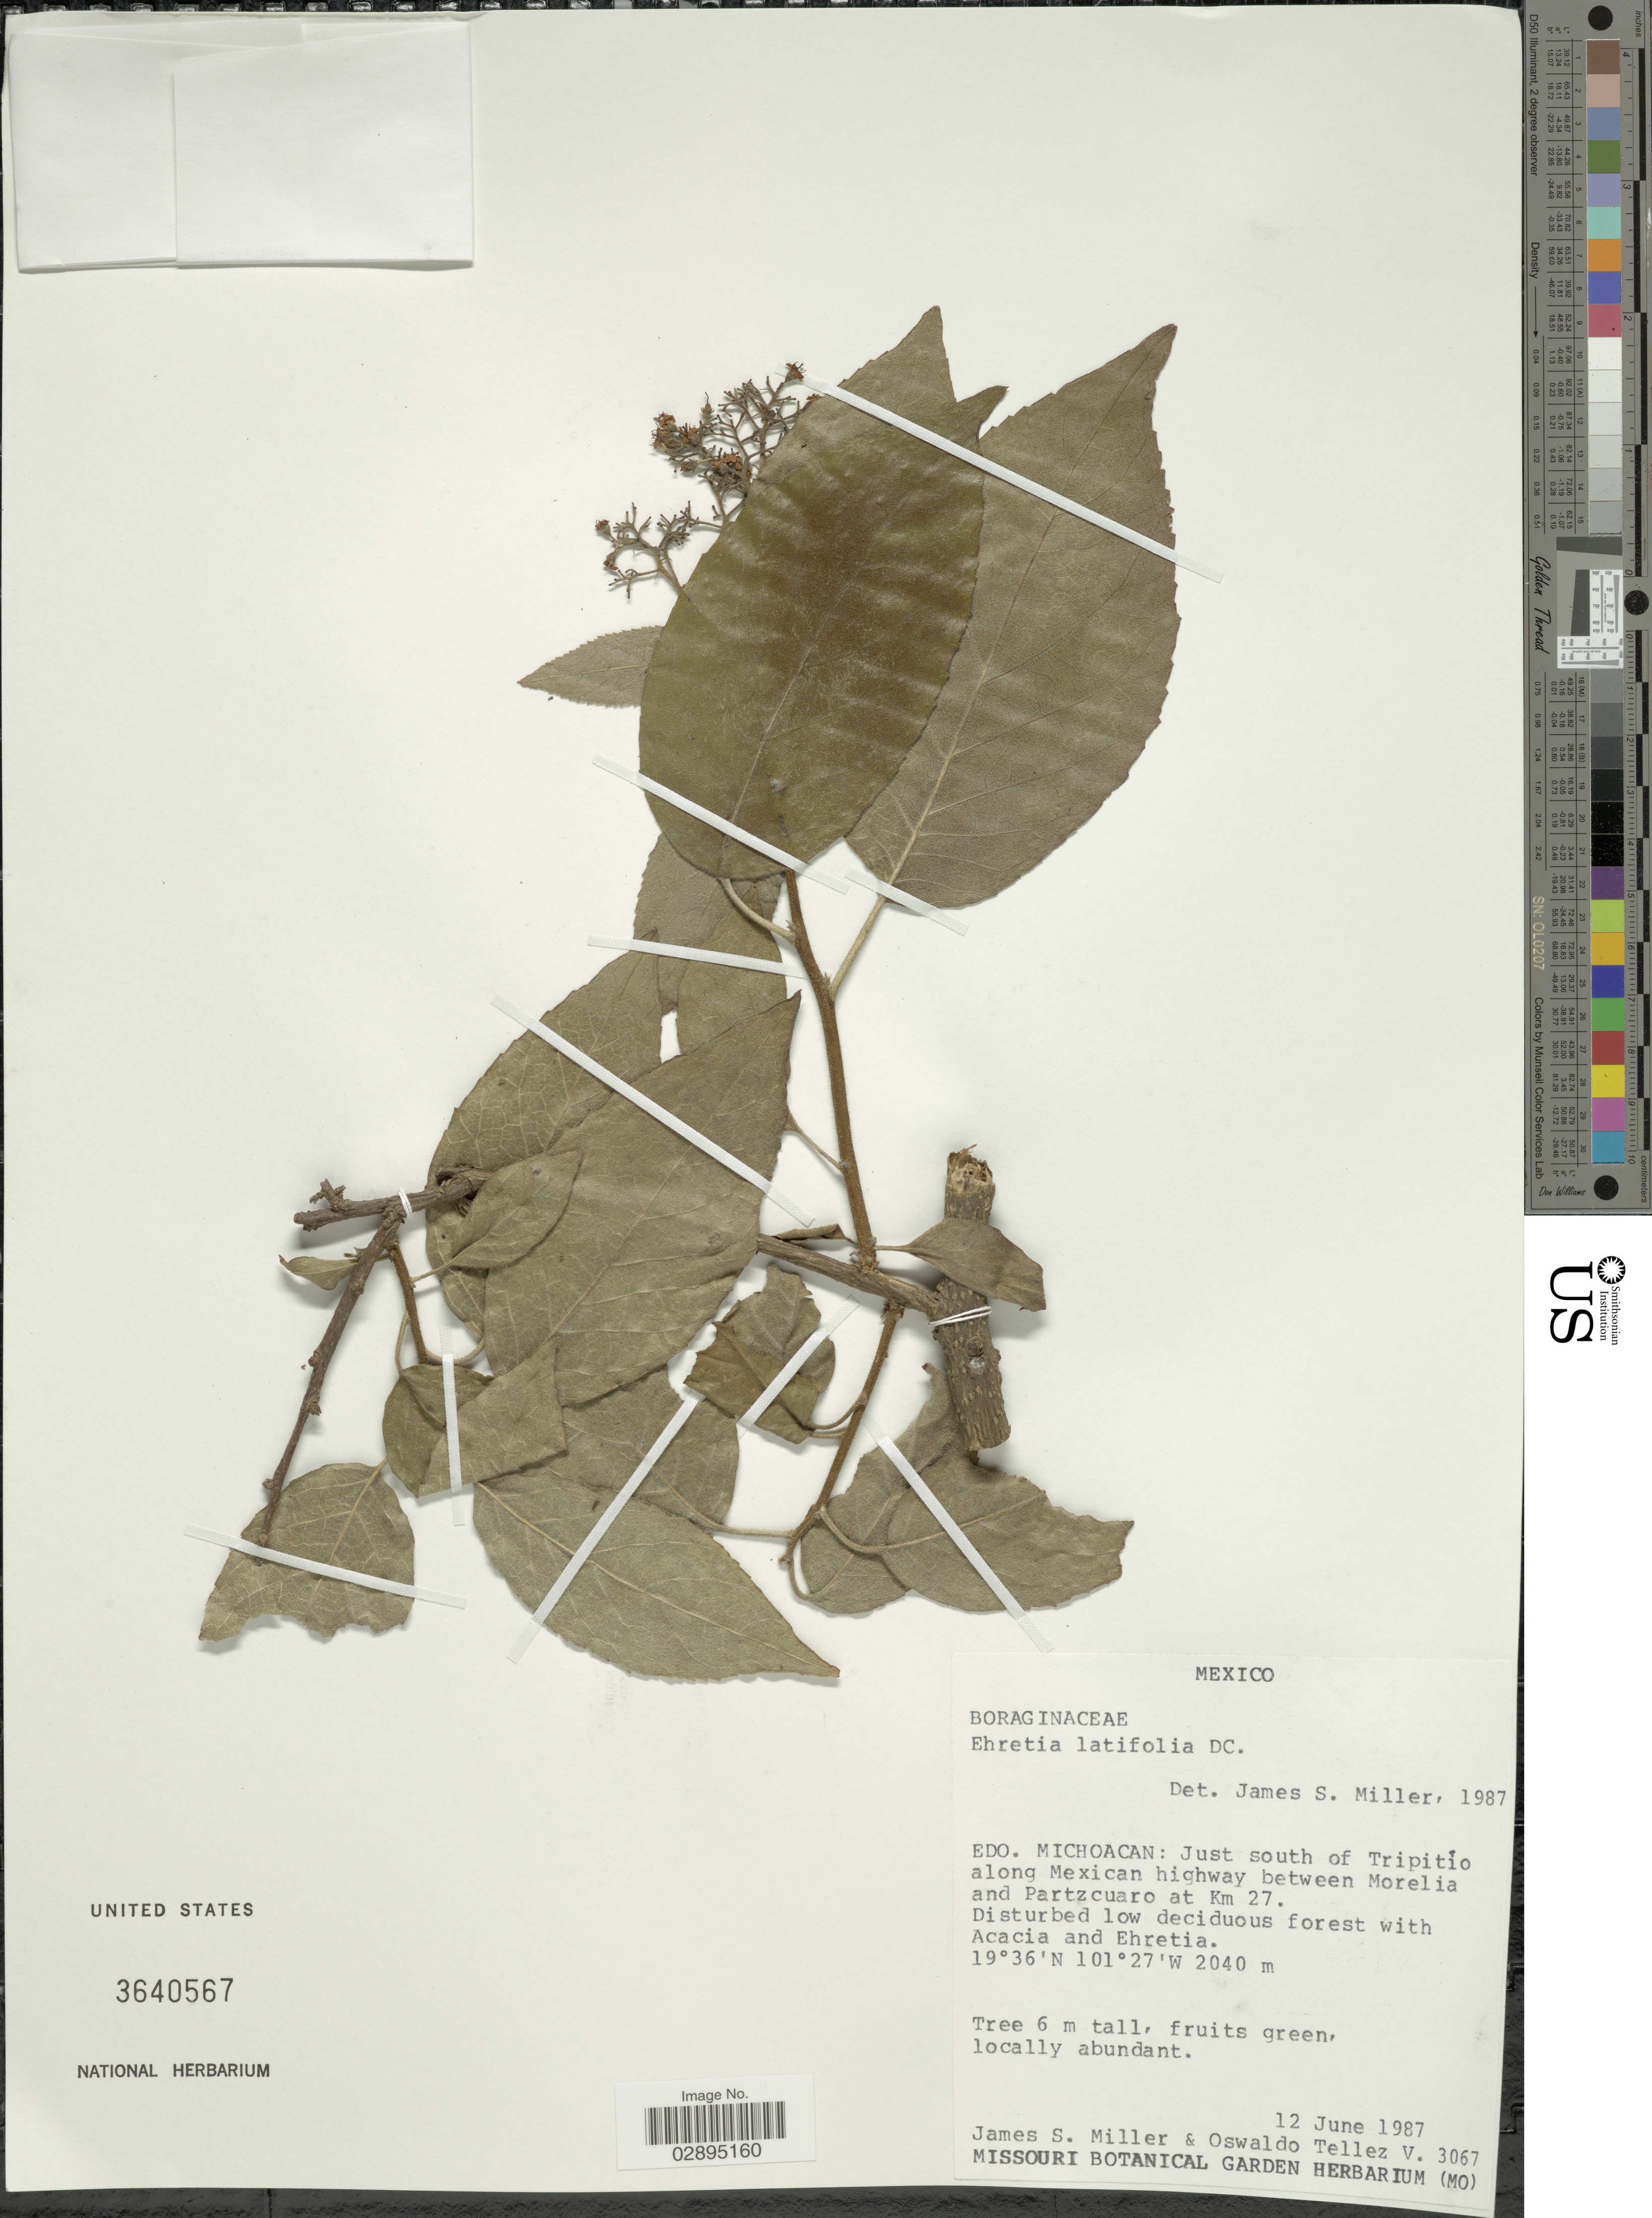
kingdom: Plantae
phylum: Tracheophyta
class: Magnoliopsida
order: Boraginales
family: Ehretiaceae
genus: Ehretia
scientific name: Ehretia latifolia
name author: DC.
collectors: J. S. Miller & O. Téllez V.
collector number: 3067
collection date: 1987-06-12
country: Mexico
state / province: Michoacán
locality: Edo. Michoacan: Just south of Tripitío along Mexican highway between Morelia and Partzcuaro at Km 27.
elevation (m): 2040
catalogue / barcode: US 3640567